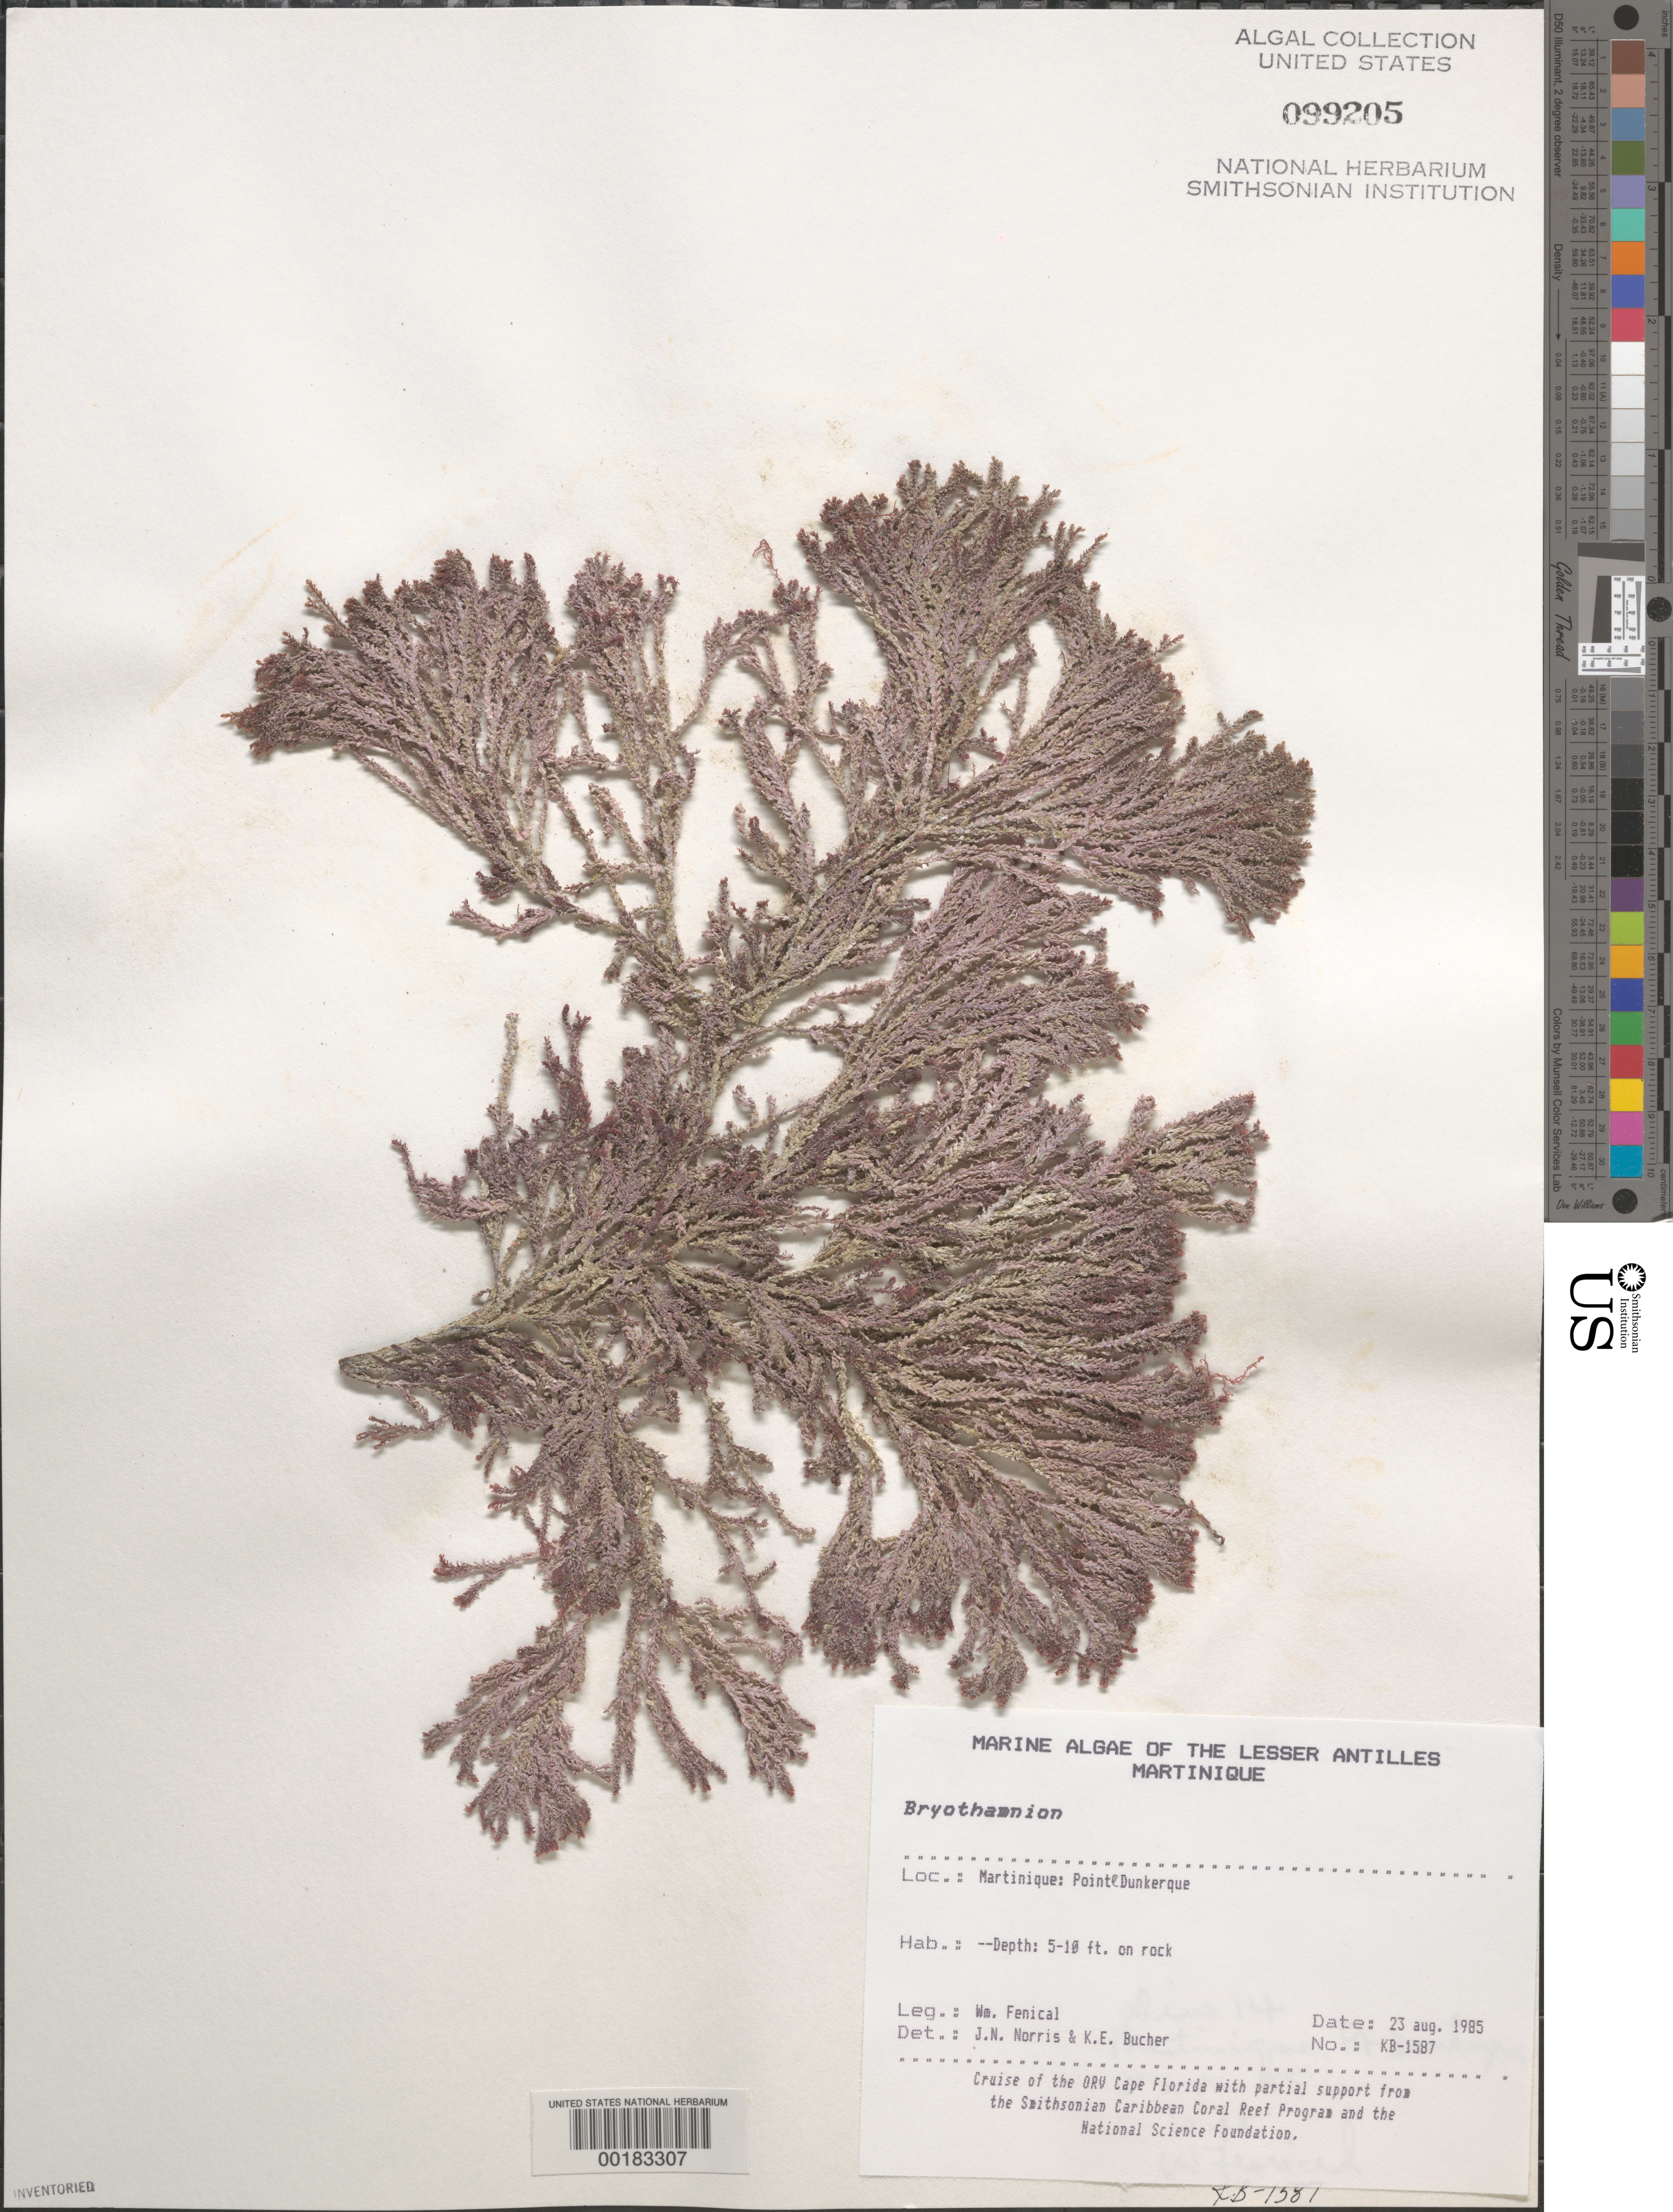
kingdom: Plantae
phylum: Rhodophyta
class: Florideophyceae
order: Ceramiales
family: Rhodomelaceae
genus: Bryothamnion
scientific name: Bryothamnion sp.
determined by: Norris, J. N.; Bucher, K. E.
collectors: W. Fenical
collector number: Kb-1587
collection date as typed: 23 Aug 1985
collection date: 1985-08-23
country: Martinique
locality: Pointe Dunkerque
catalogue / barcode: US 99205